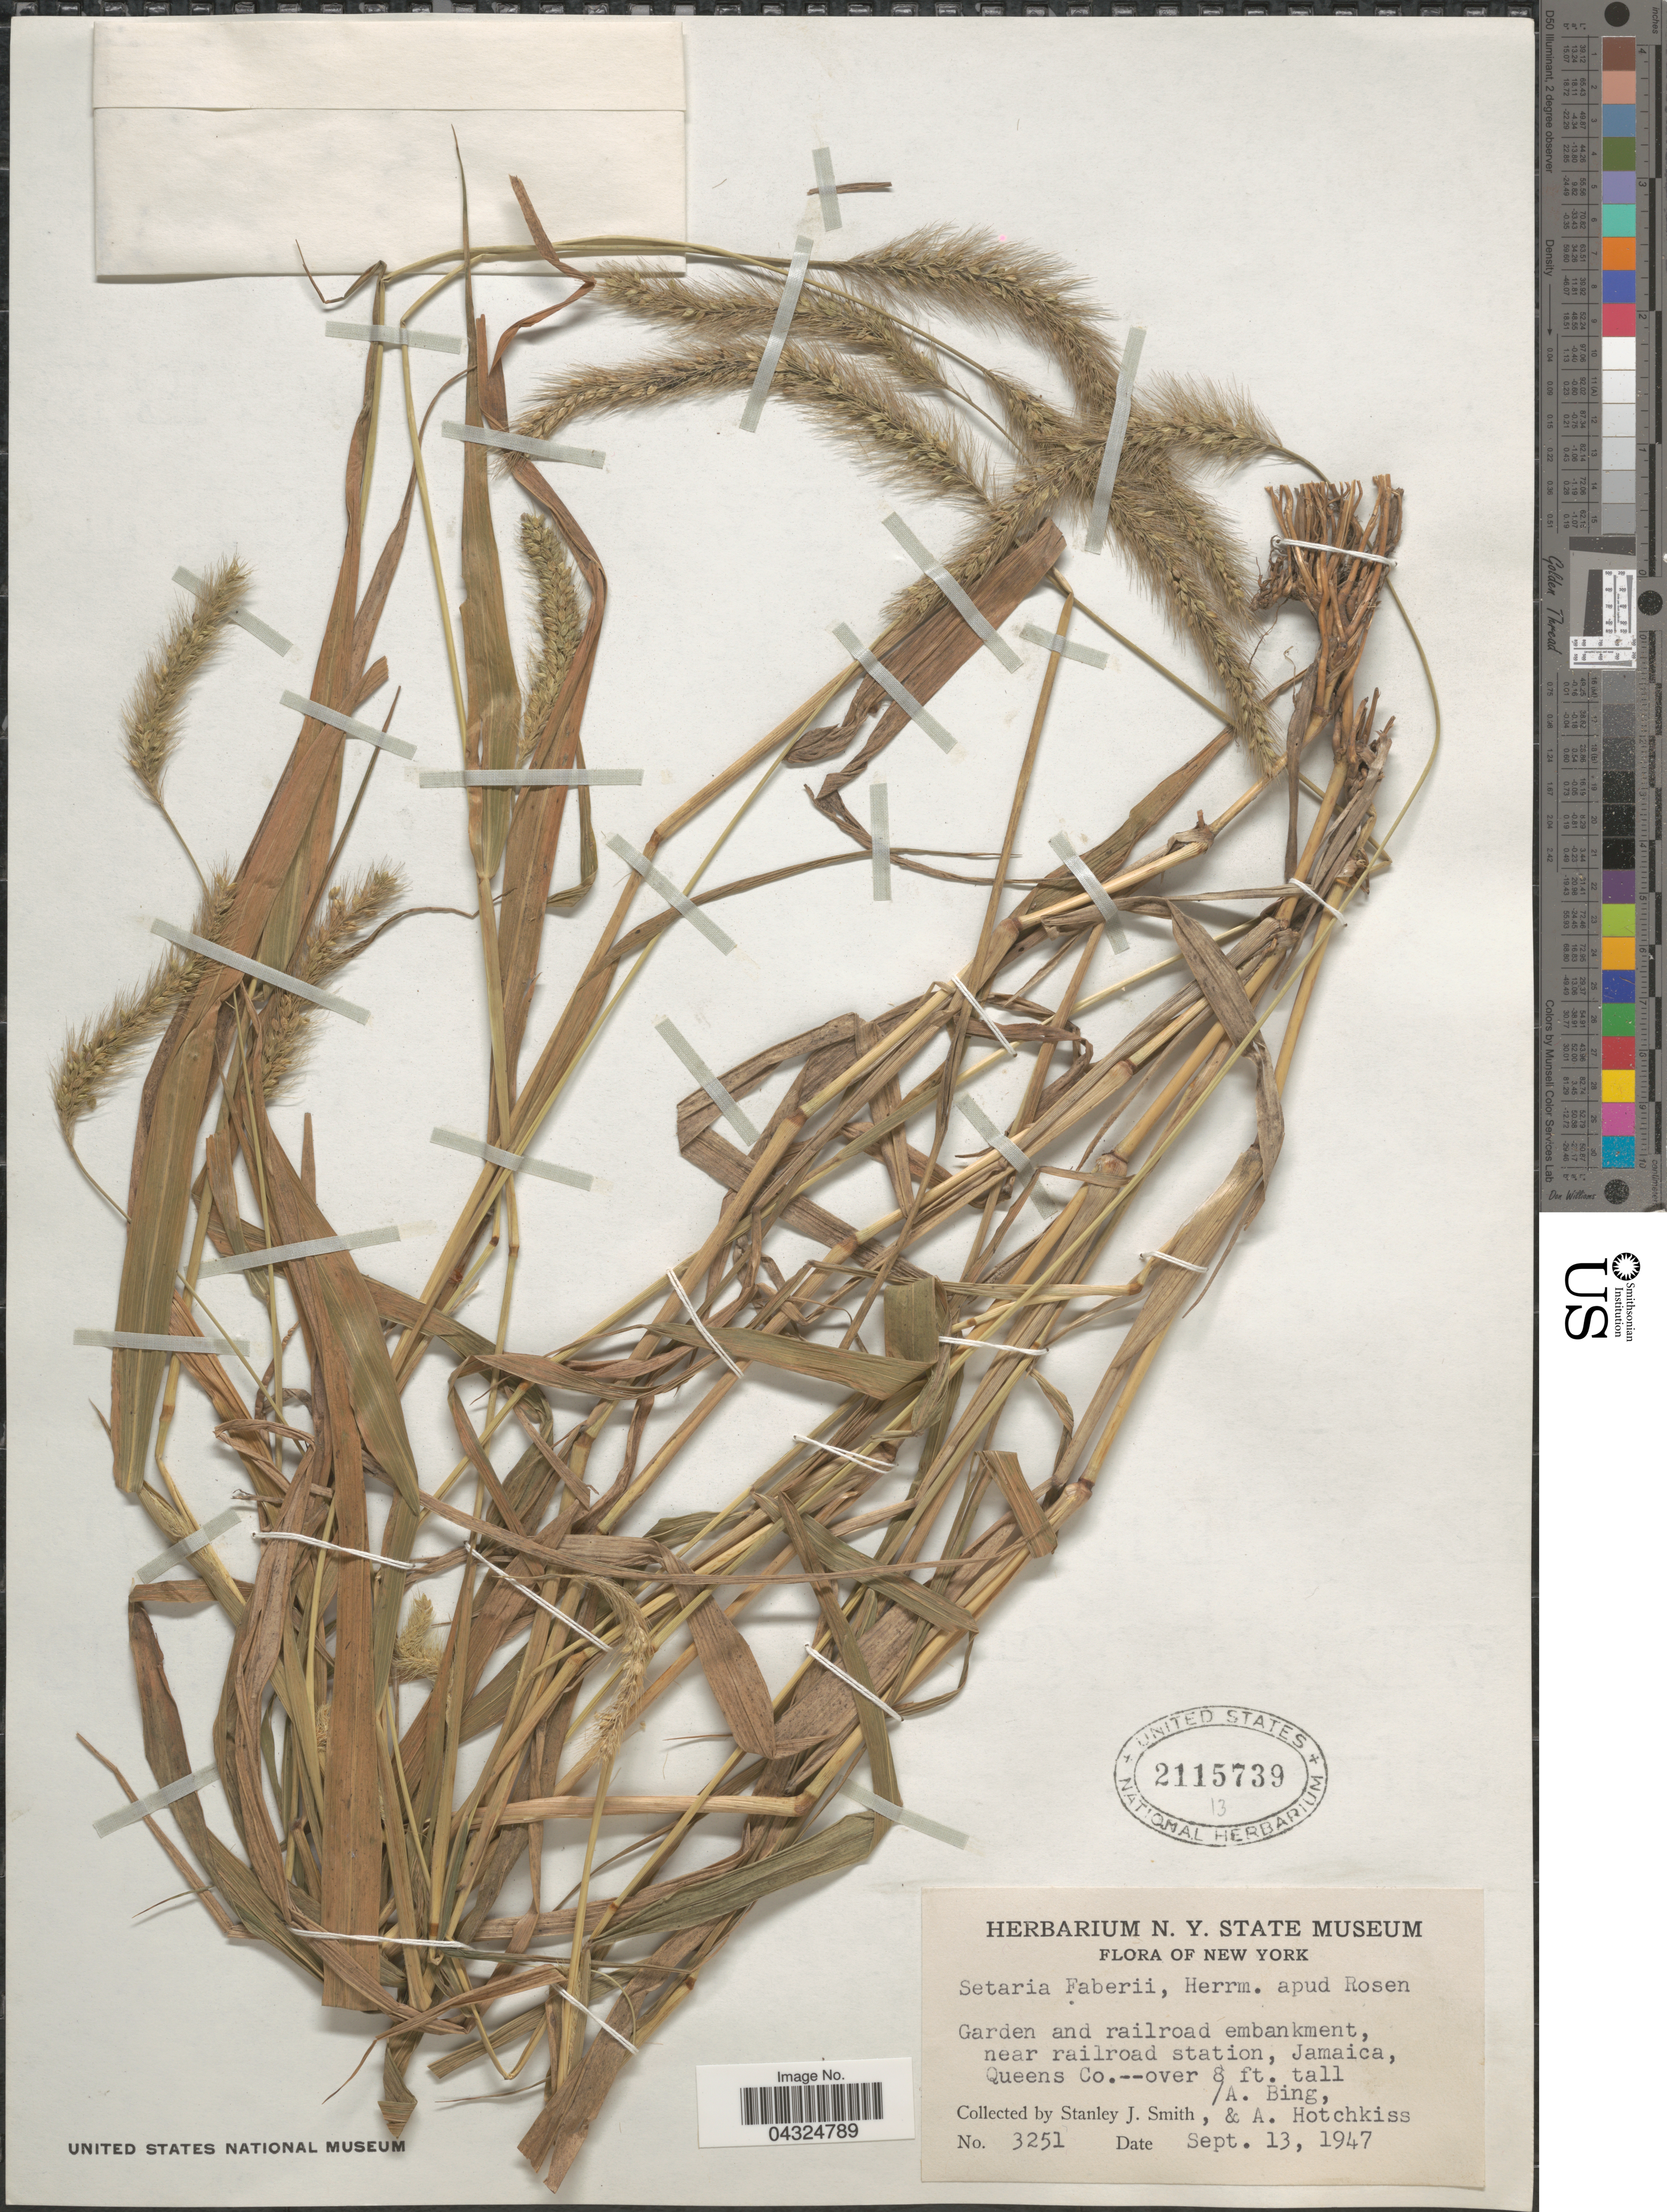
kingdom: Plantae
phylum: Tracheophyta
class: Liliopsida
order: Poales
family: Poaceae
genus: Setaria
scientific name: Setaria faberi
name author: R.A.W. Herrm.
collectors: S. Smith, A. Hotchkiss & A. Bing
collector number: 3251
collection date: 1947-09-13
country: United States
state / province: New York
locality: Garden and railroad embankment, near railroad station, Jamaica, Queens Co,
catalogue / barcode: US 2115739